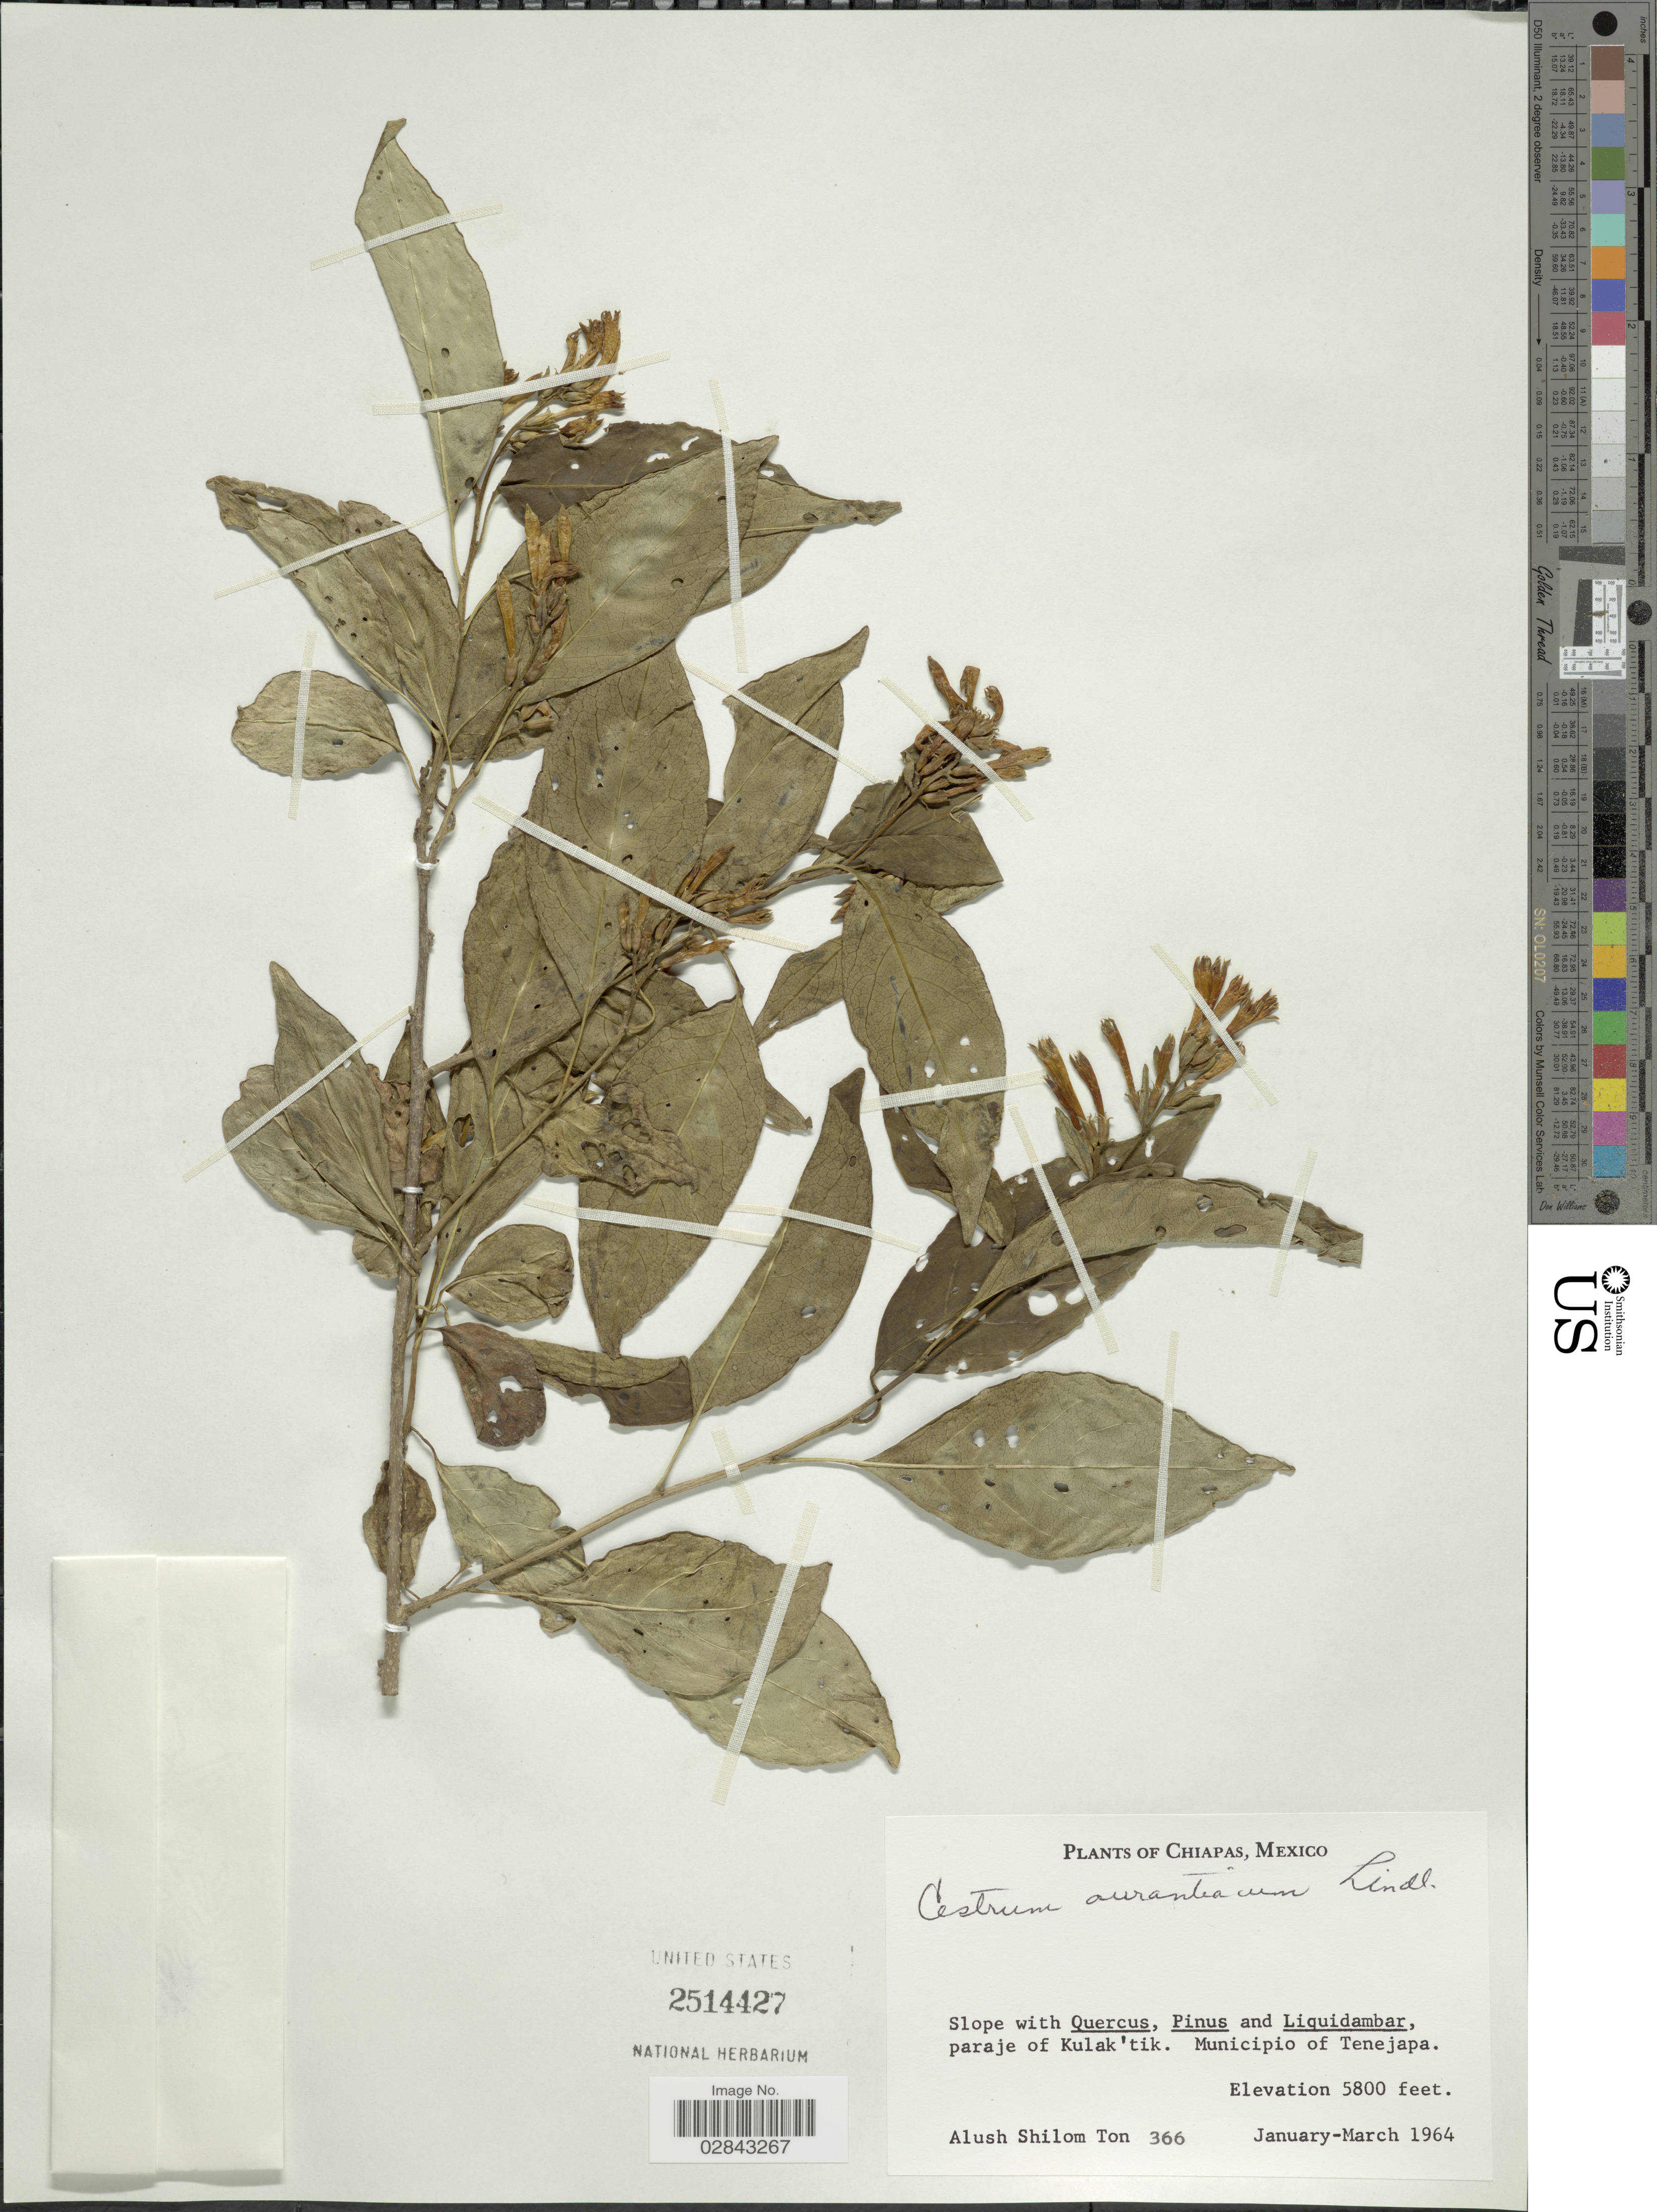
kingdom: Plantae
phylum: Tracheophyta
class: Magnoliopsida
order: Solanales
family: Solanaceae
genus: Cestrum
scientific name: Cestrum aurantiacum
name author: Lindley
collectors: A. M. Ton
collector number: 366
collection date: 1964-01/1964-03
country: Mexico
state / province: Chiapas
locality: Slope with Quercus, Pinus and Liquidambar, paraje of Kulak'tik. Municipio of Tenejapa.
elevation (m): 1768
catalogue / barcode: US 2514427